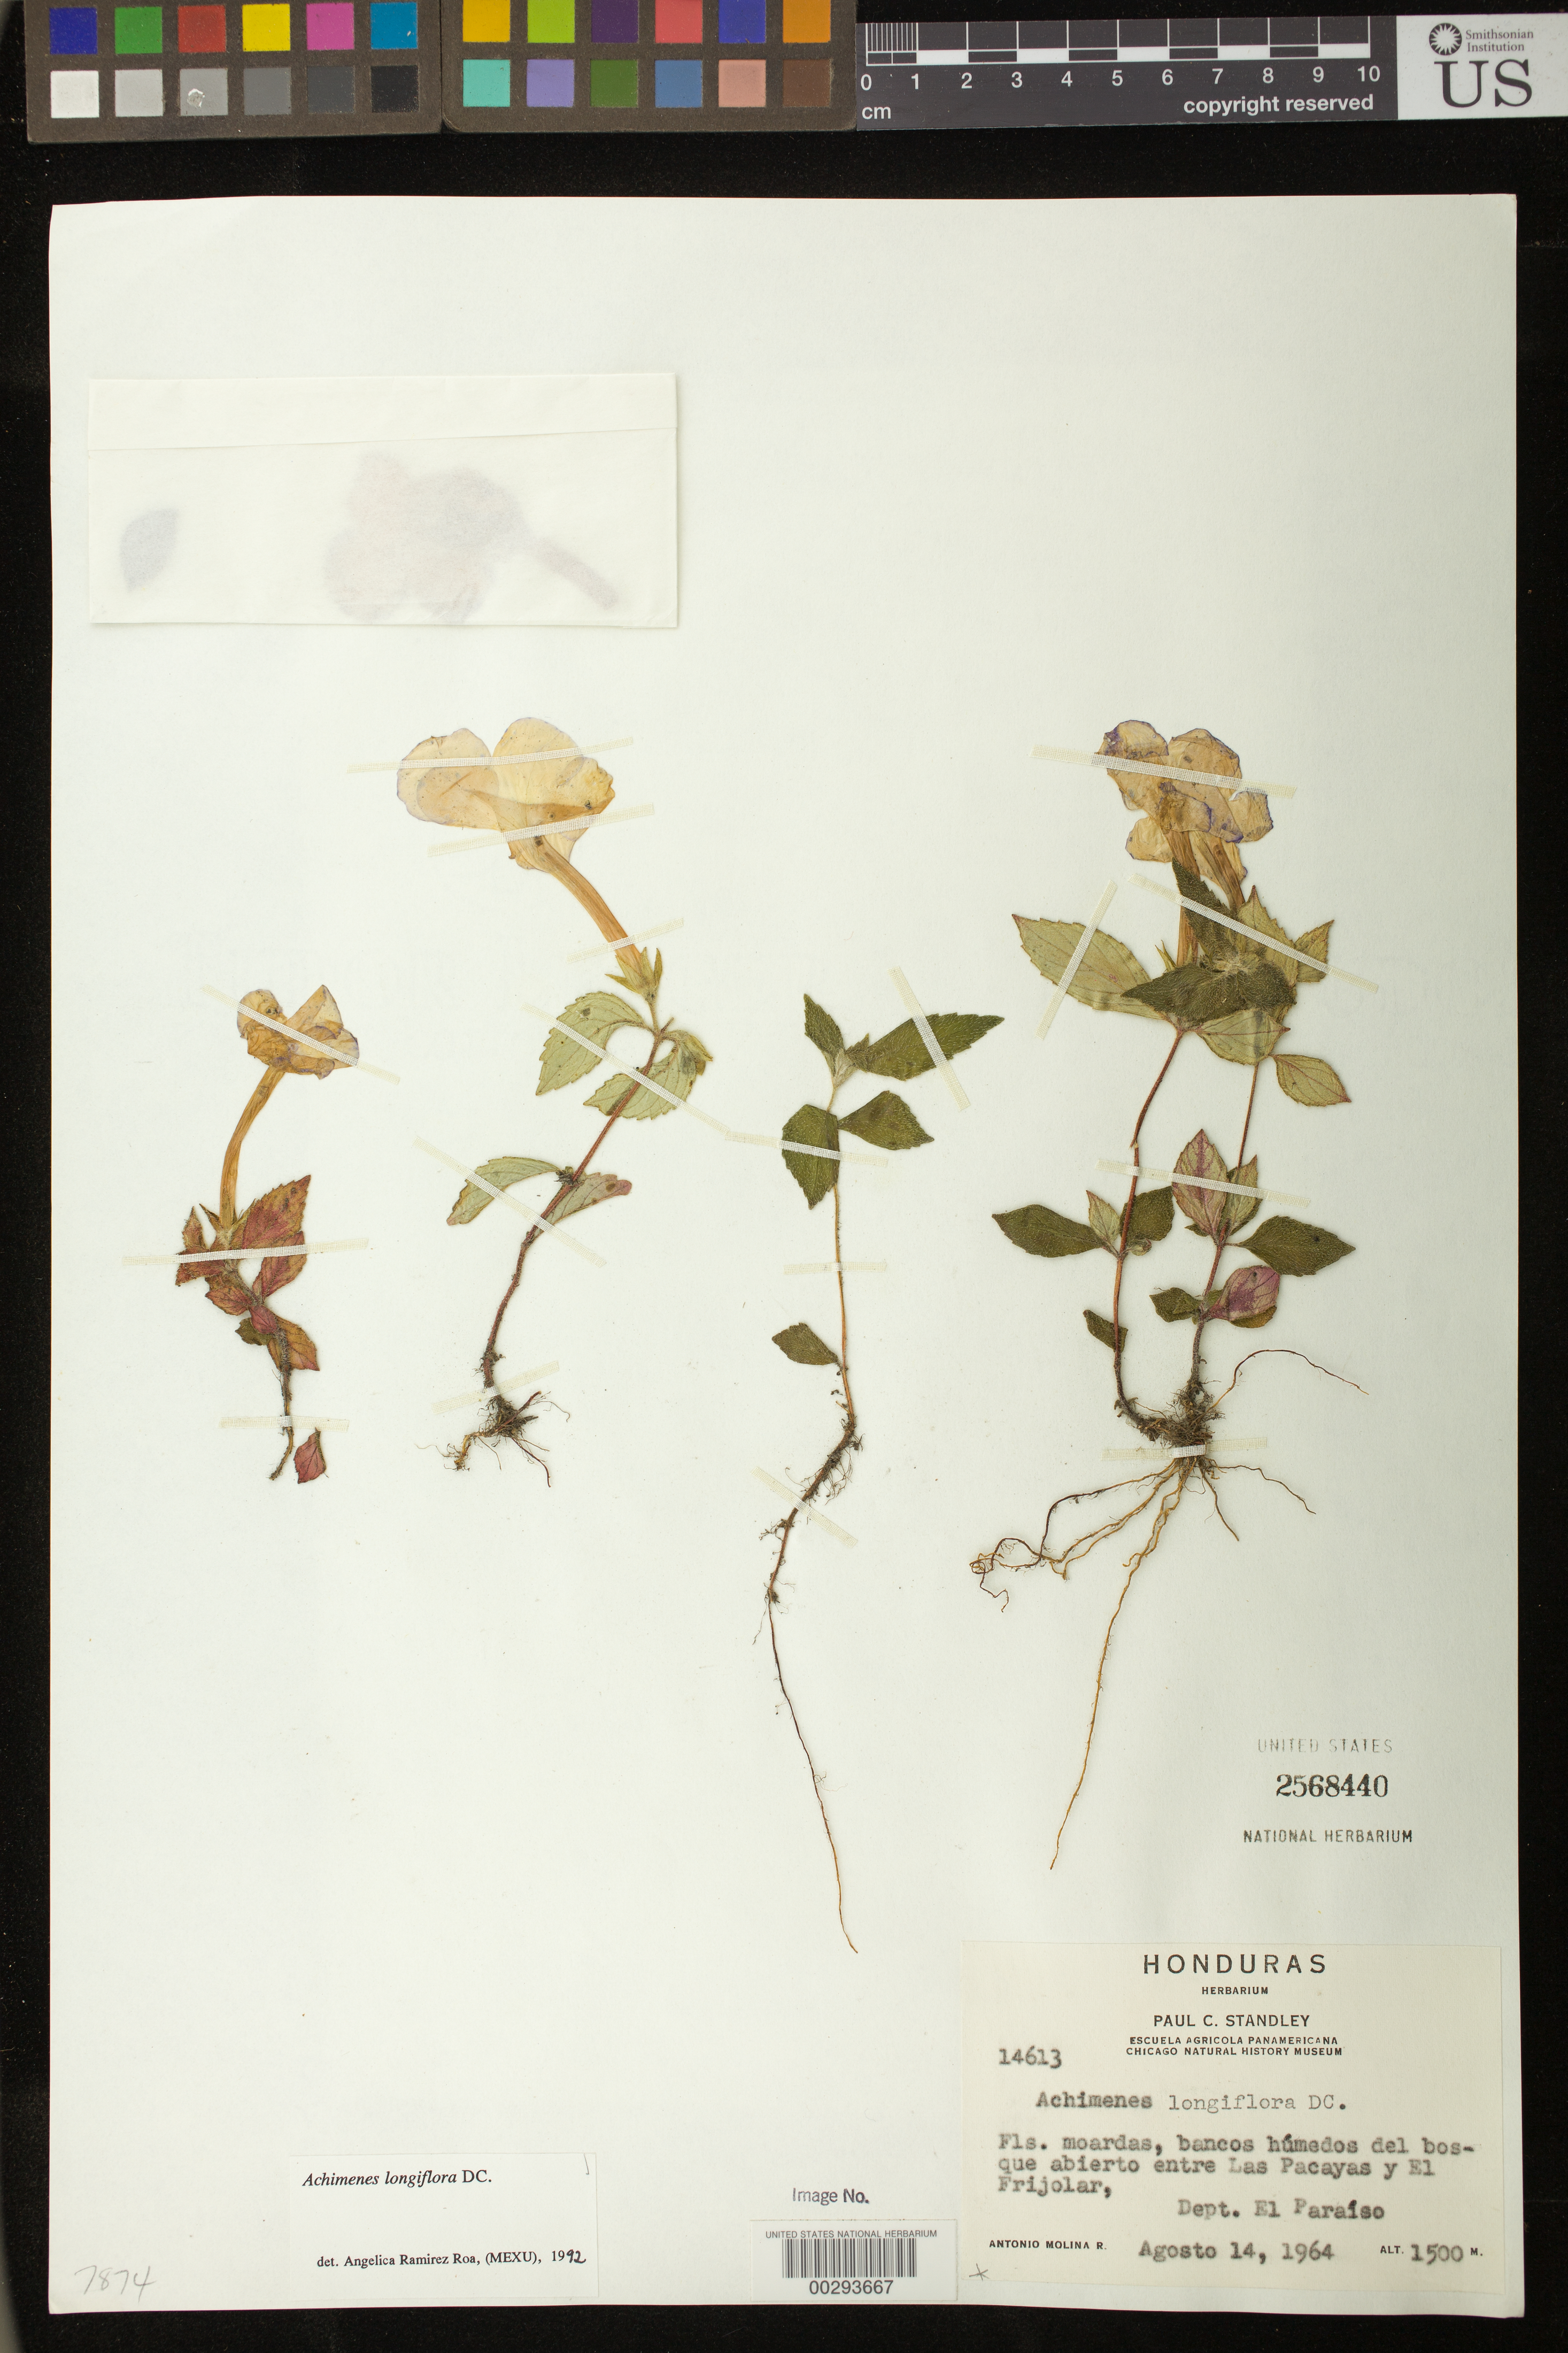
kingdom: Plantae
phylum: Tracheophyta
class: Magnoliopsida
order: Lamiales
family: Gesneriaceae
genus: Achimenes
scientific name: Achimenes longiflora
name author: DC.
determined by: Ramírez-Roa, A.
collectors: A. Molina R.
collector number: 14613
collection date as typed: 14 Aug 1964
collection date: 1964-08-14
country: Honduras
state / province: El Paraíso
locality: Entre Las Pacayas y El Frijolar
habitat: Bancos húmedos del bosque abierto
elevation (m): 1500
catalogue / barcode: US 2568440